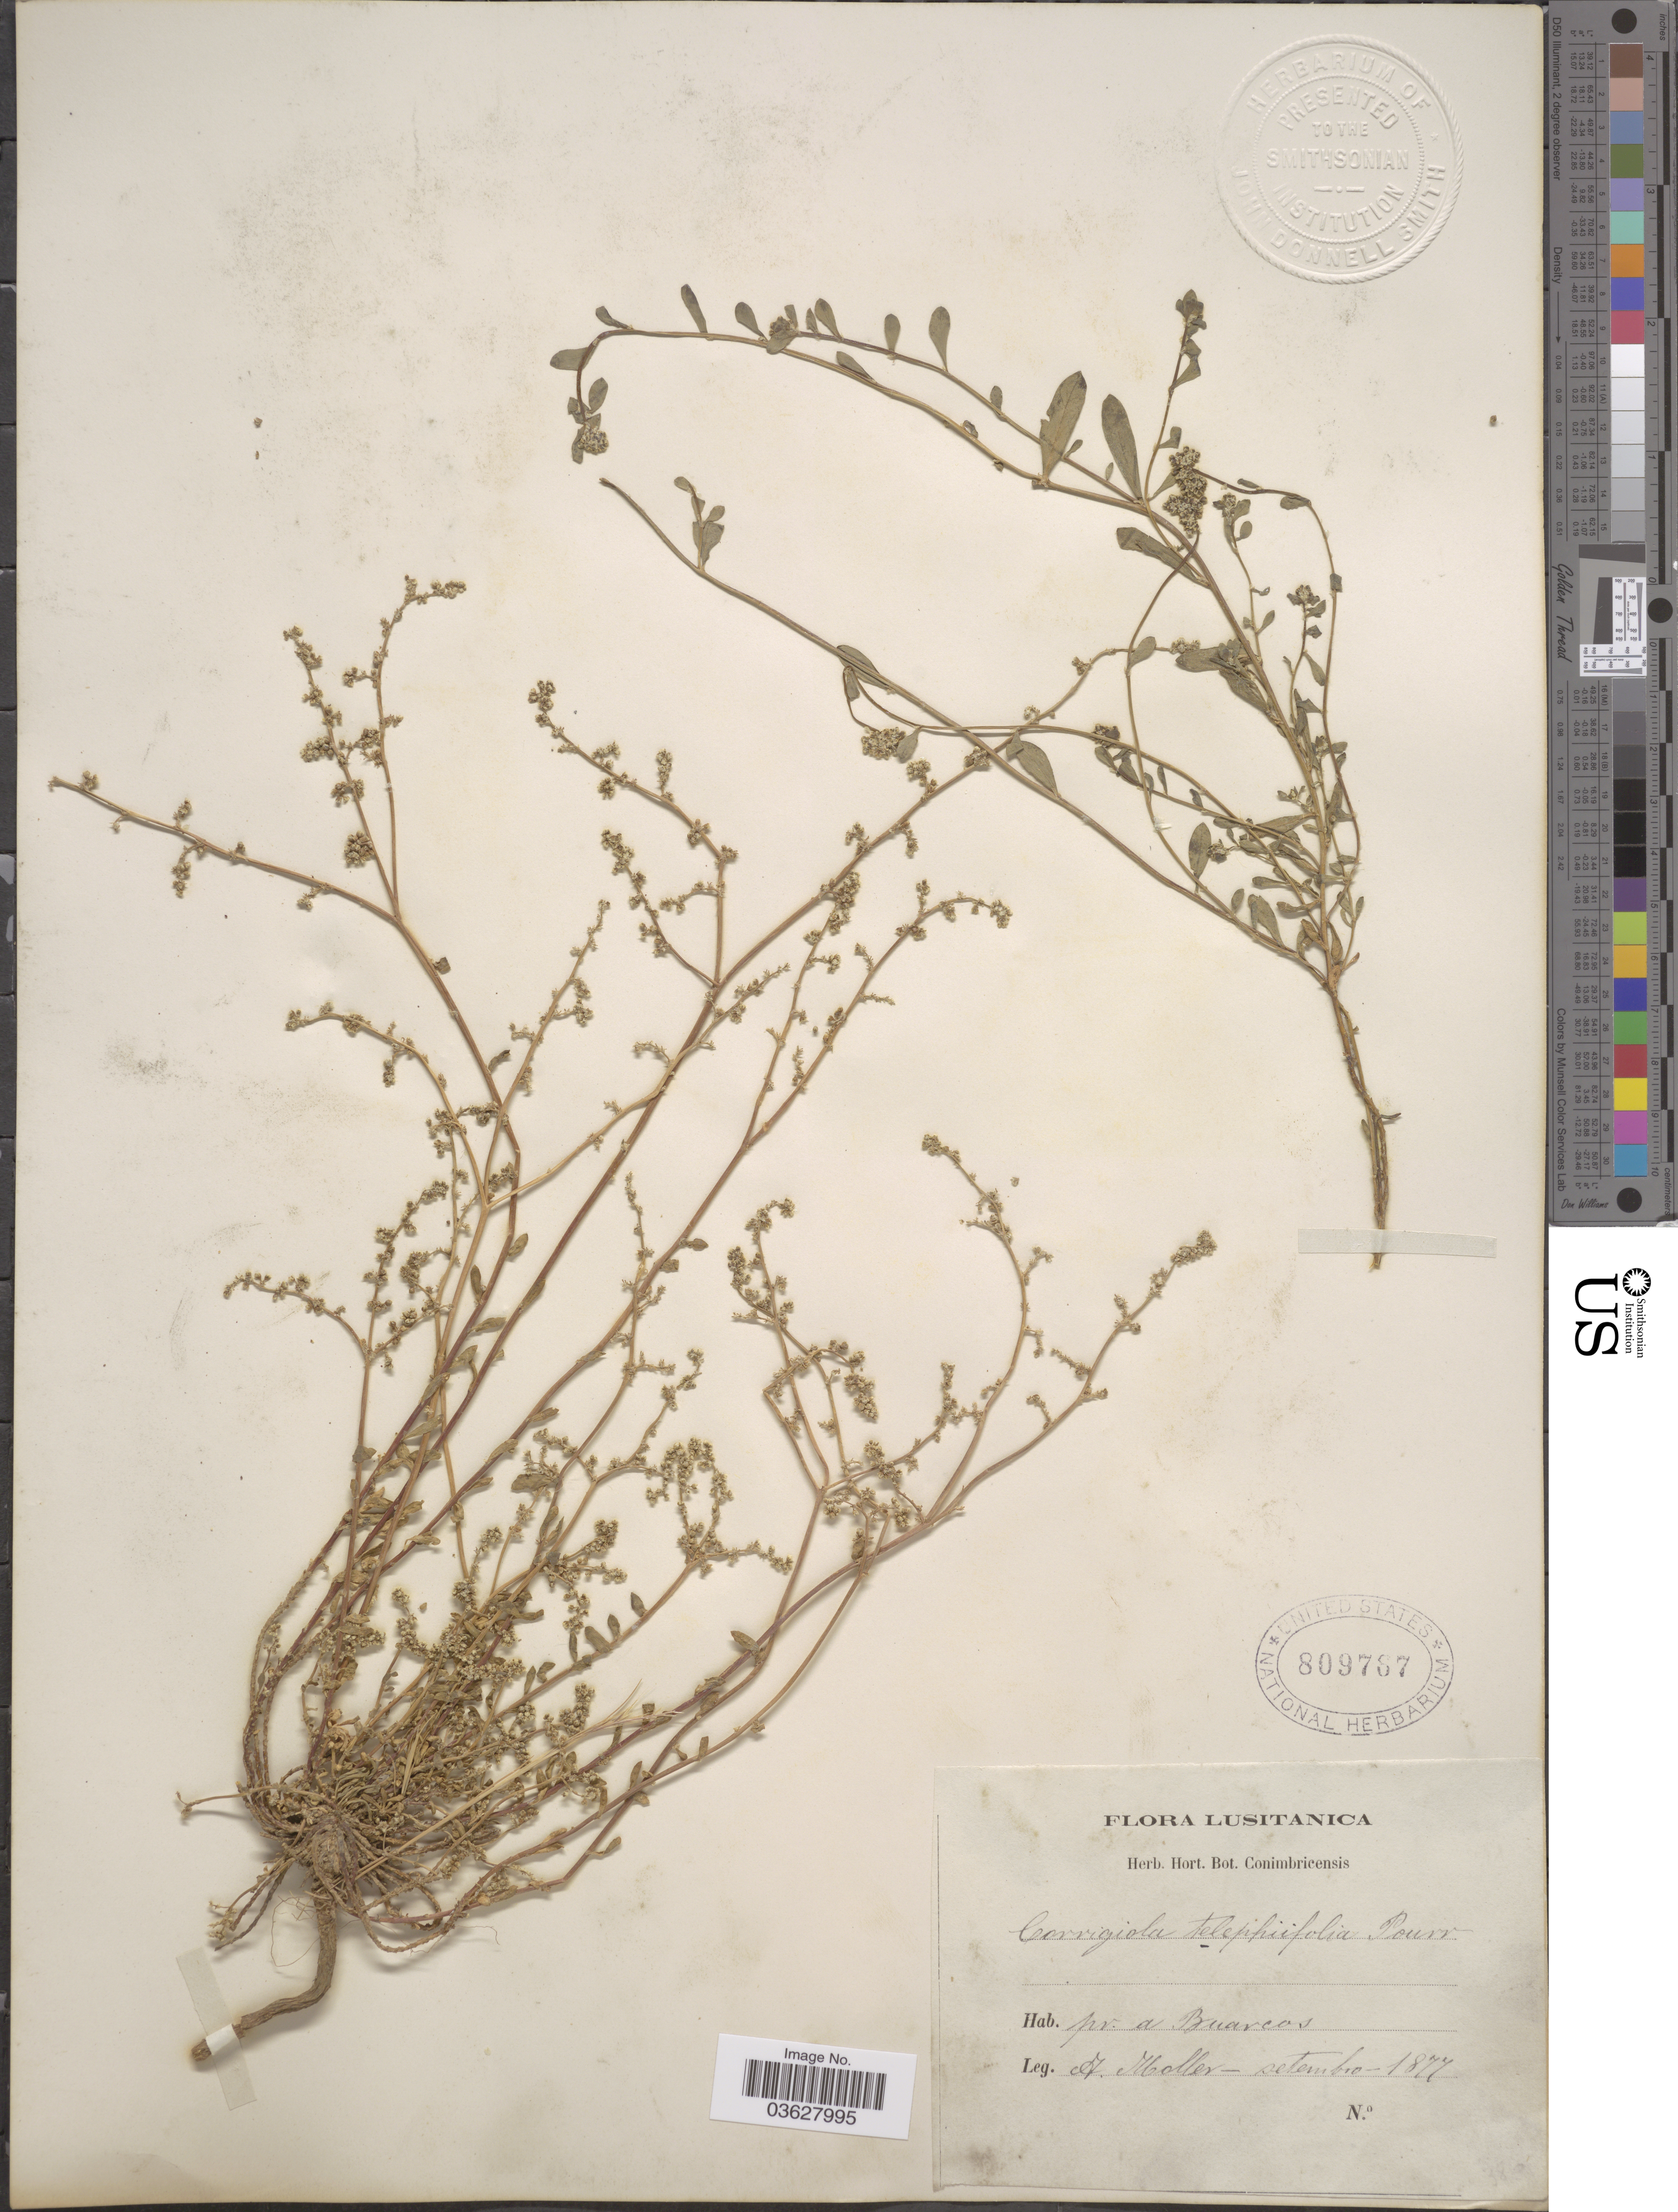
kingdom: Plantae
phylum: Tracheophyta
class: Magnoliopsida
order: Caryophyllales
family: Caryophyllaceae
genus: Corrigiola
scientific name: Corrigiola telephiifolia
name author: Pourr.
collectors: A. Moller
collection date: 1877-09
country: Portugal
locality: Lusitanica. Pr. a Buarcos.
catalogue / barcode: US 809787